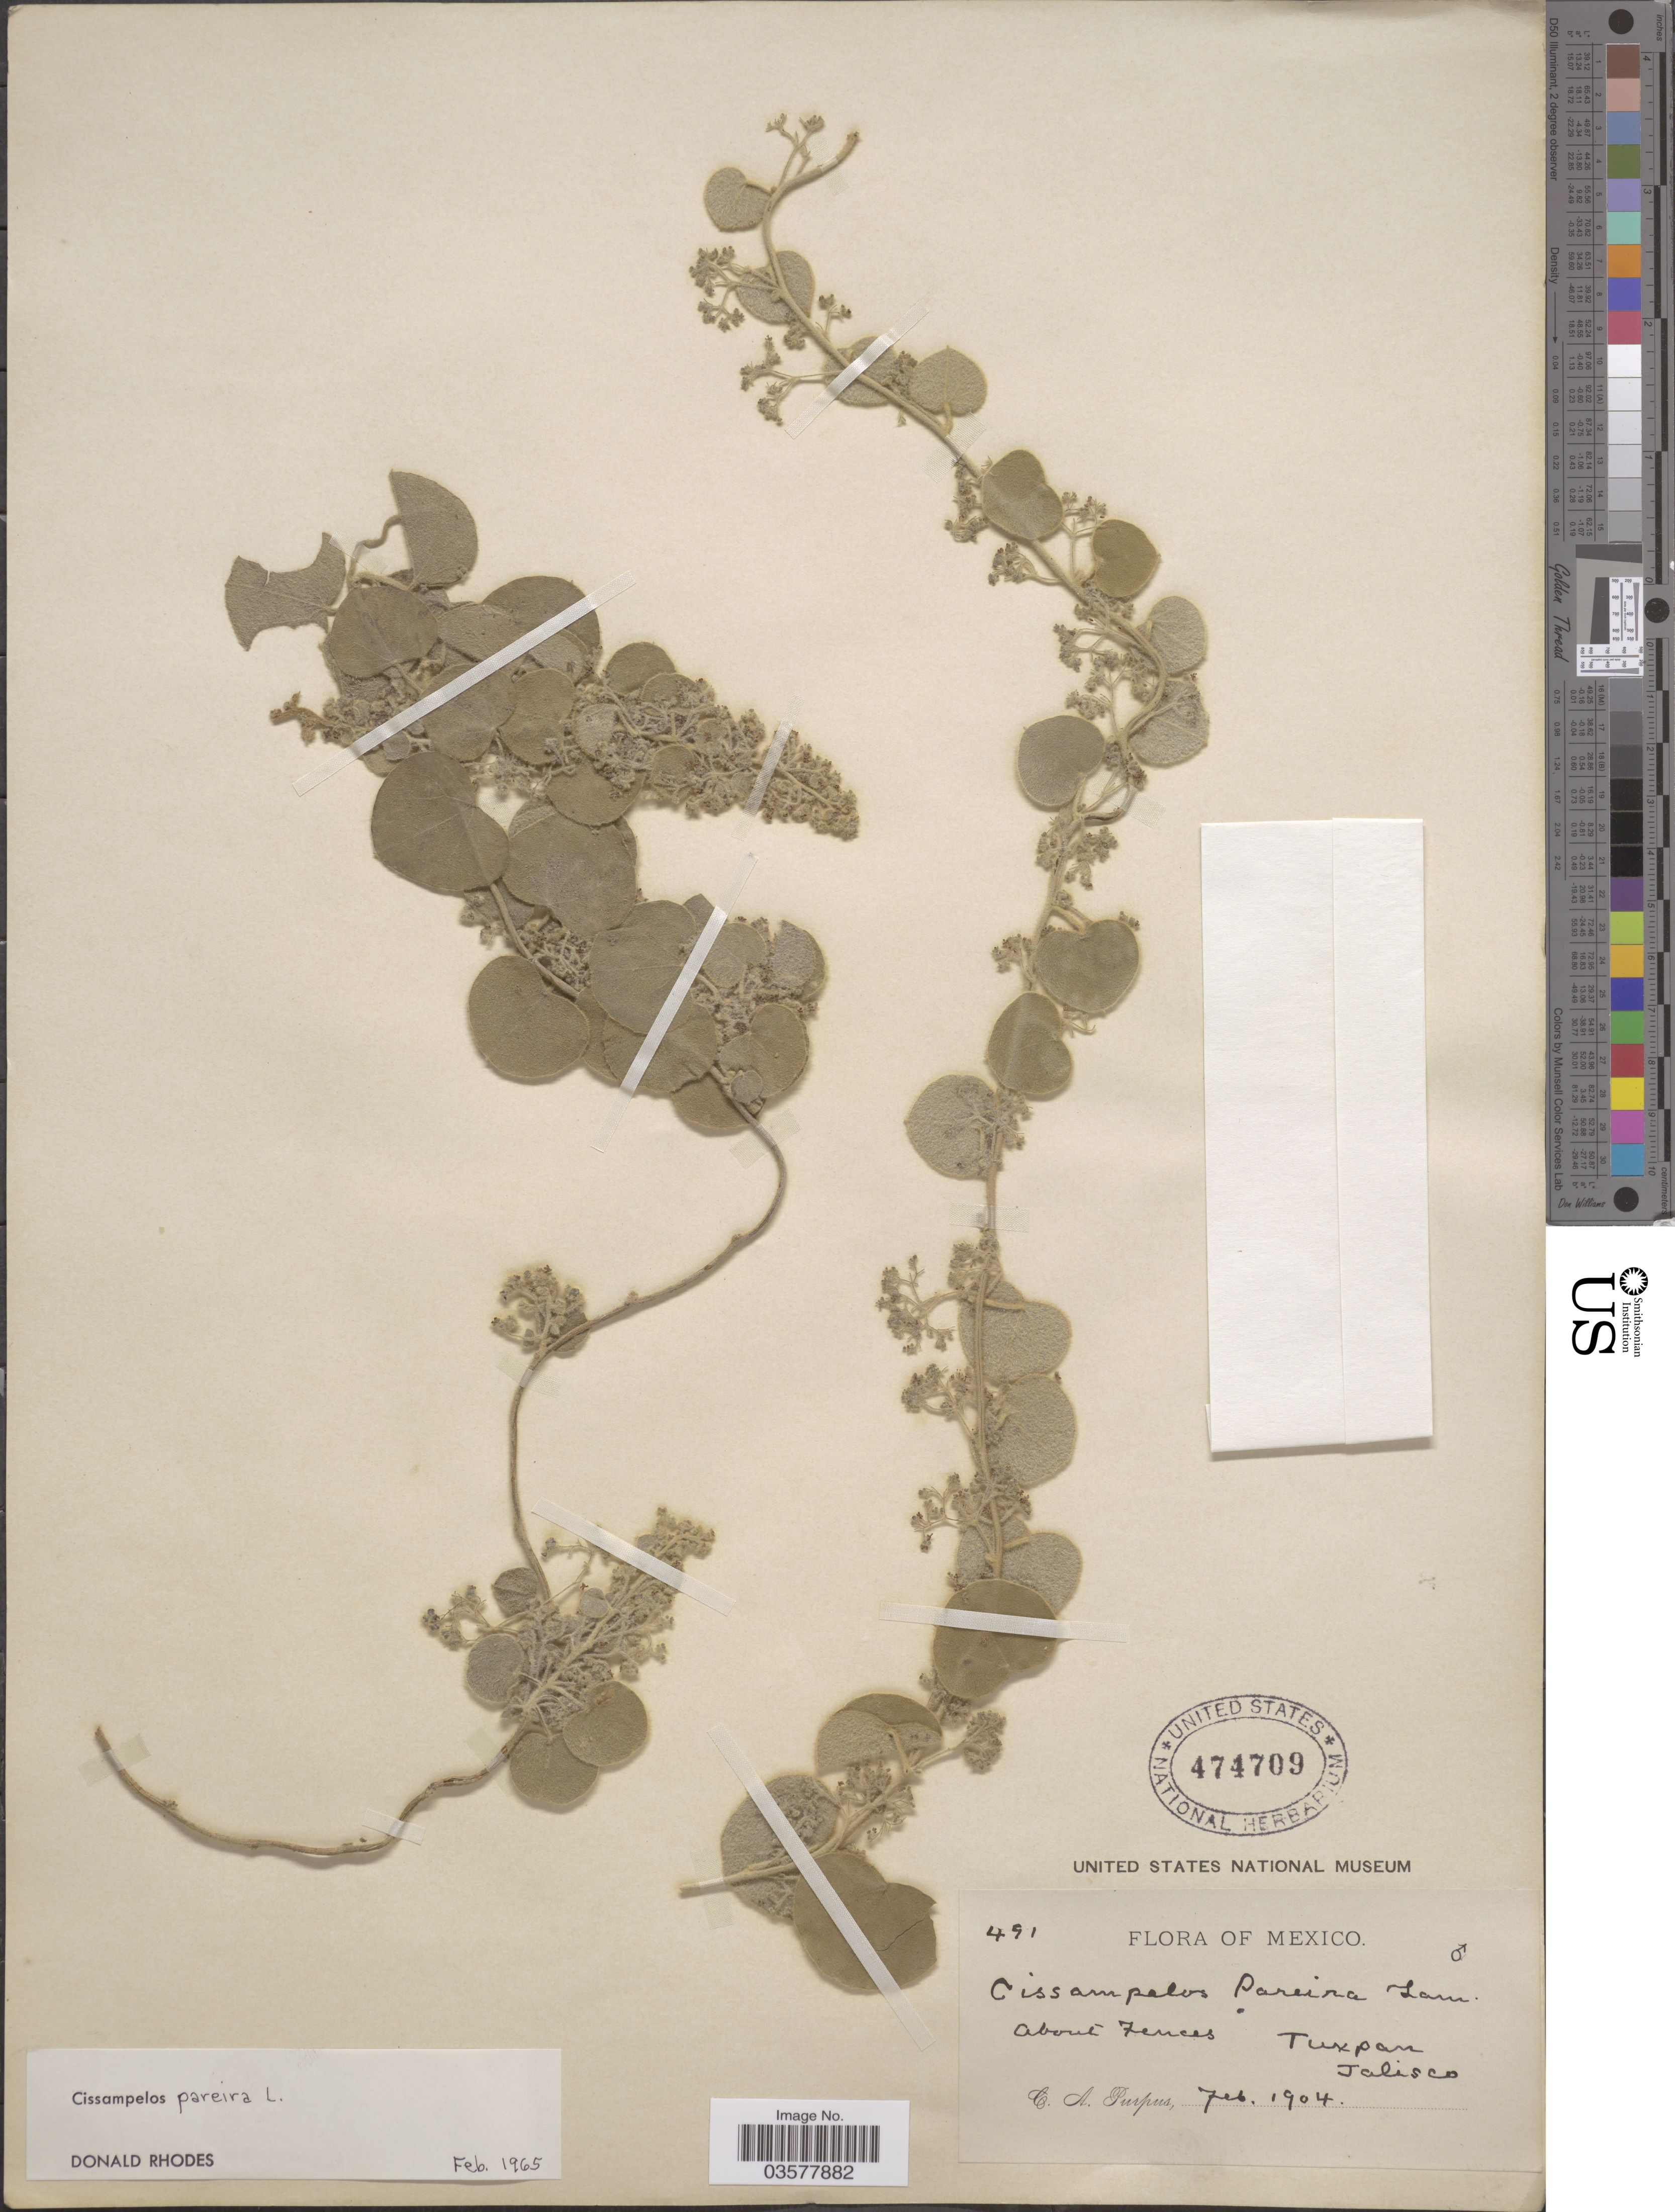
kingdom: Plantae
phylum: Tracheophyta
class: Magnoliopsida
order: Ranunculales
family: Menispermaceae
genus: Cissampelos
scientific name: Cissampelos pareira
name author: L.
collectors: C. A. Purpus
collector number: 491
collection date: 1904-02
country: Mexico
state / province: Jalisco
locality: About Fences Tuxpan.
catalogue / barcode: US 474709